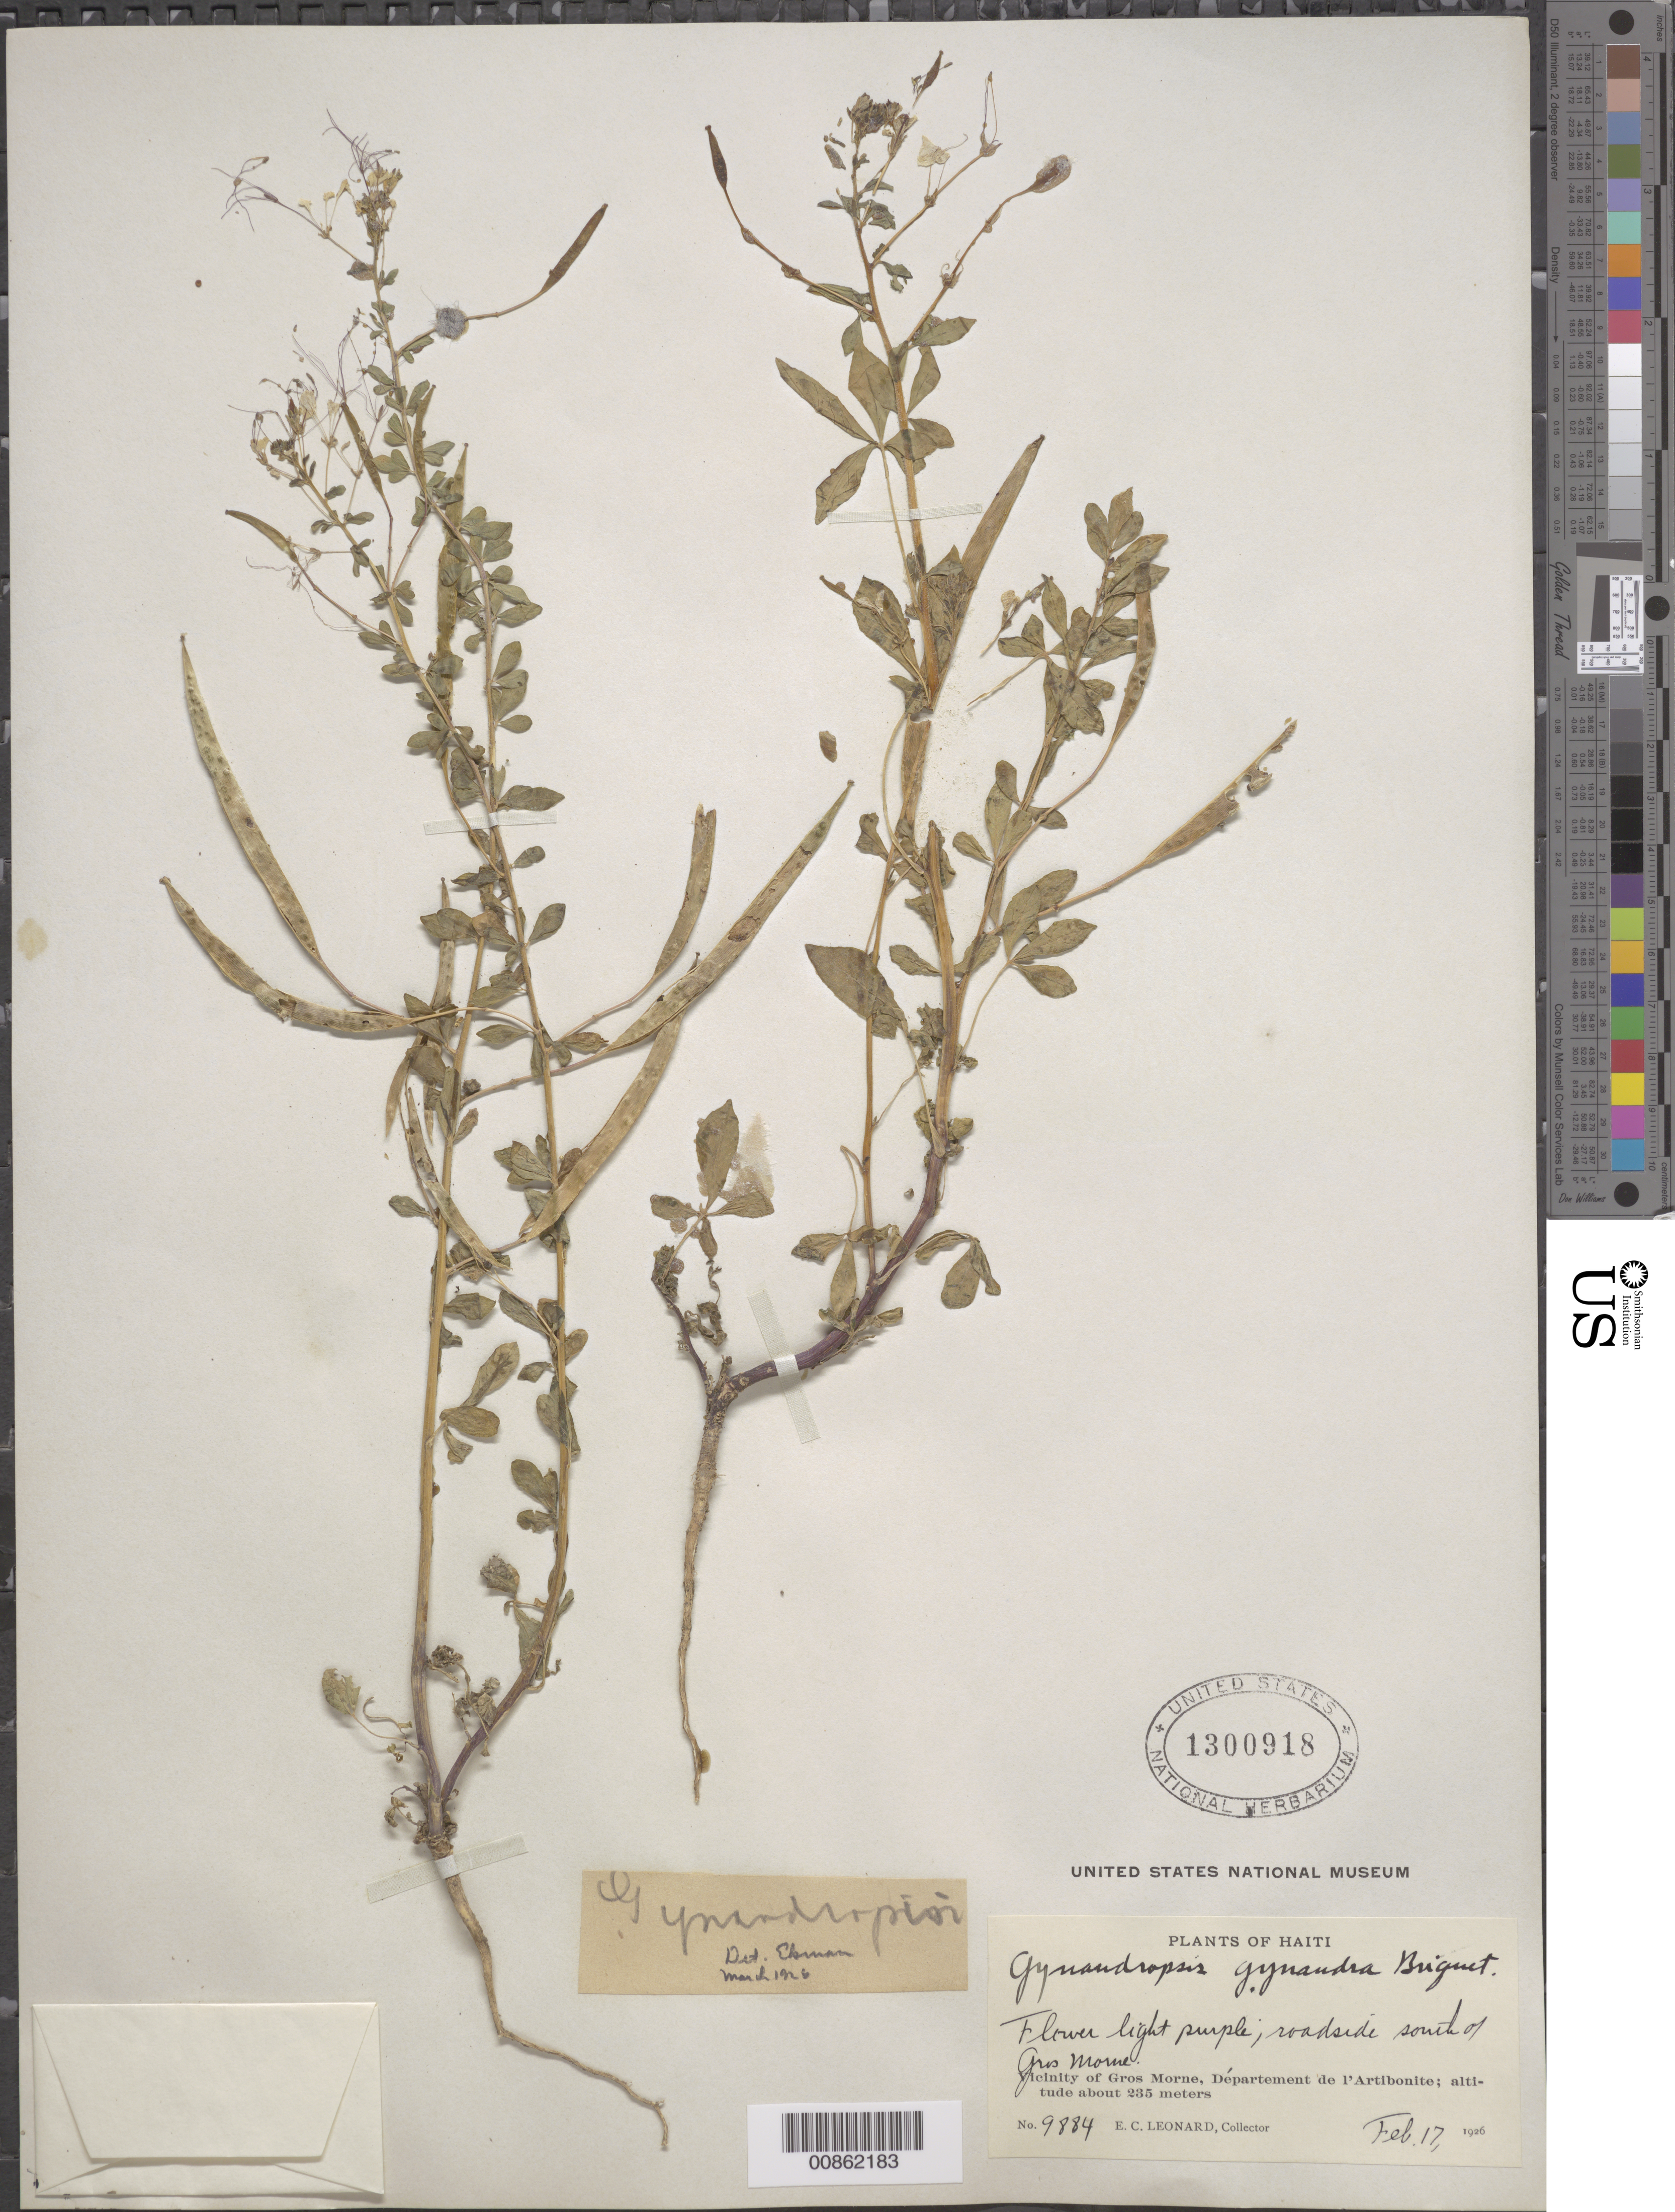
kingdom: Plantae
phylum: Tracheophyta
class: Magnoliopsida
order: Brassicales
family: Cleomaceae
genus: Gynandropsis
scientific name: Gynandropsis gynandra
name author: (L.) Briq.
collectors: E. C. Leonard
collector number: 9884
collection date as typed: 17 Feb 1926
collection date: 1926-02-17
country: Haiti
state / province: Artibonite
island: Hispaniola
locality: South of Gros Morne.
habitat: Roadside.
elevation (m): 235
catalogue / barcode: US 1300918